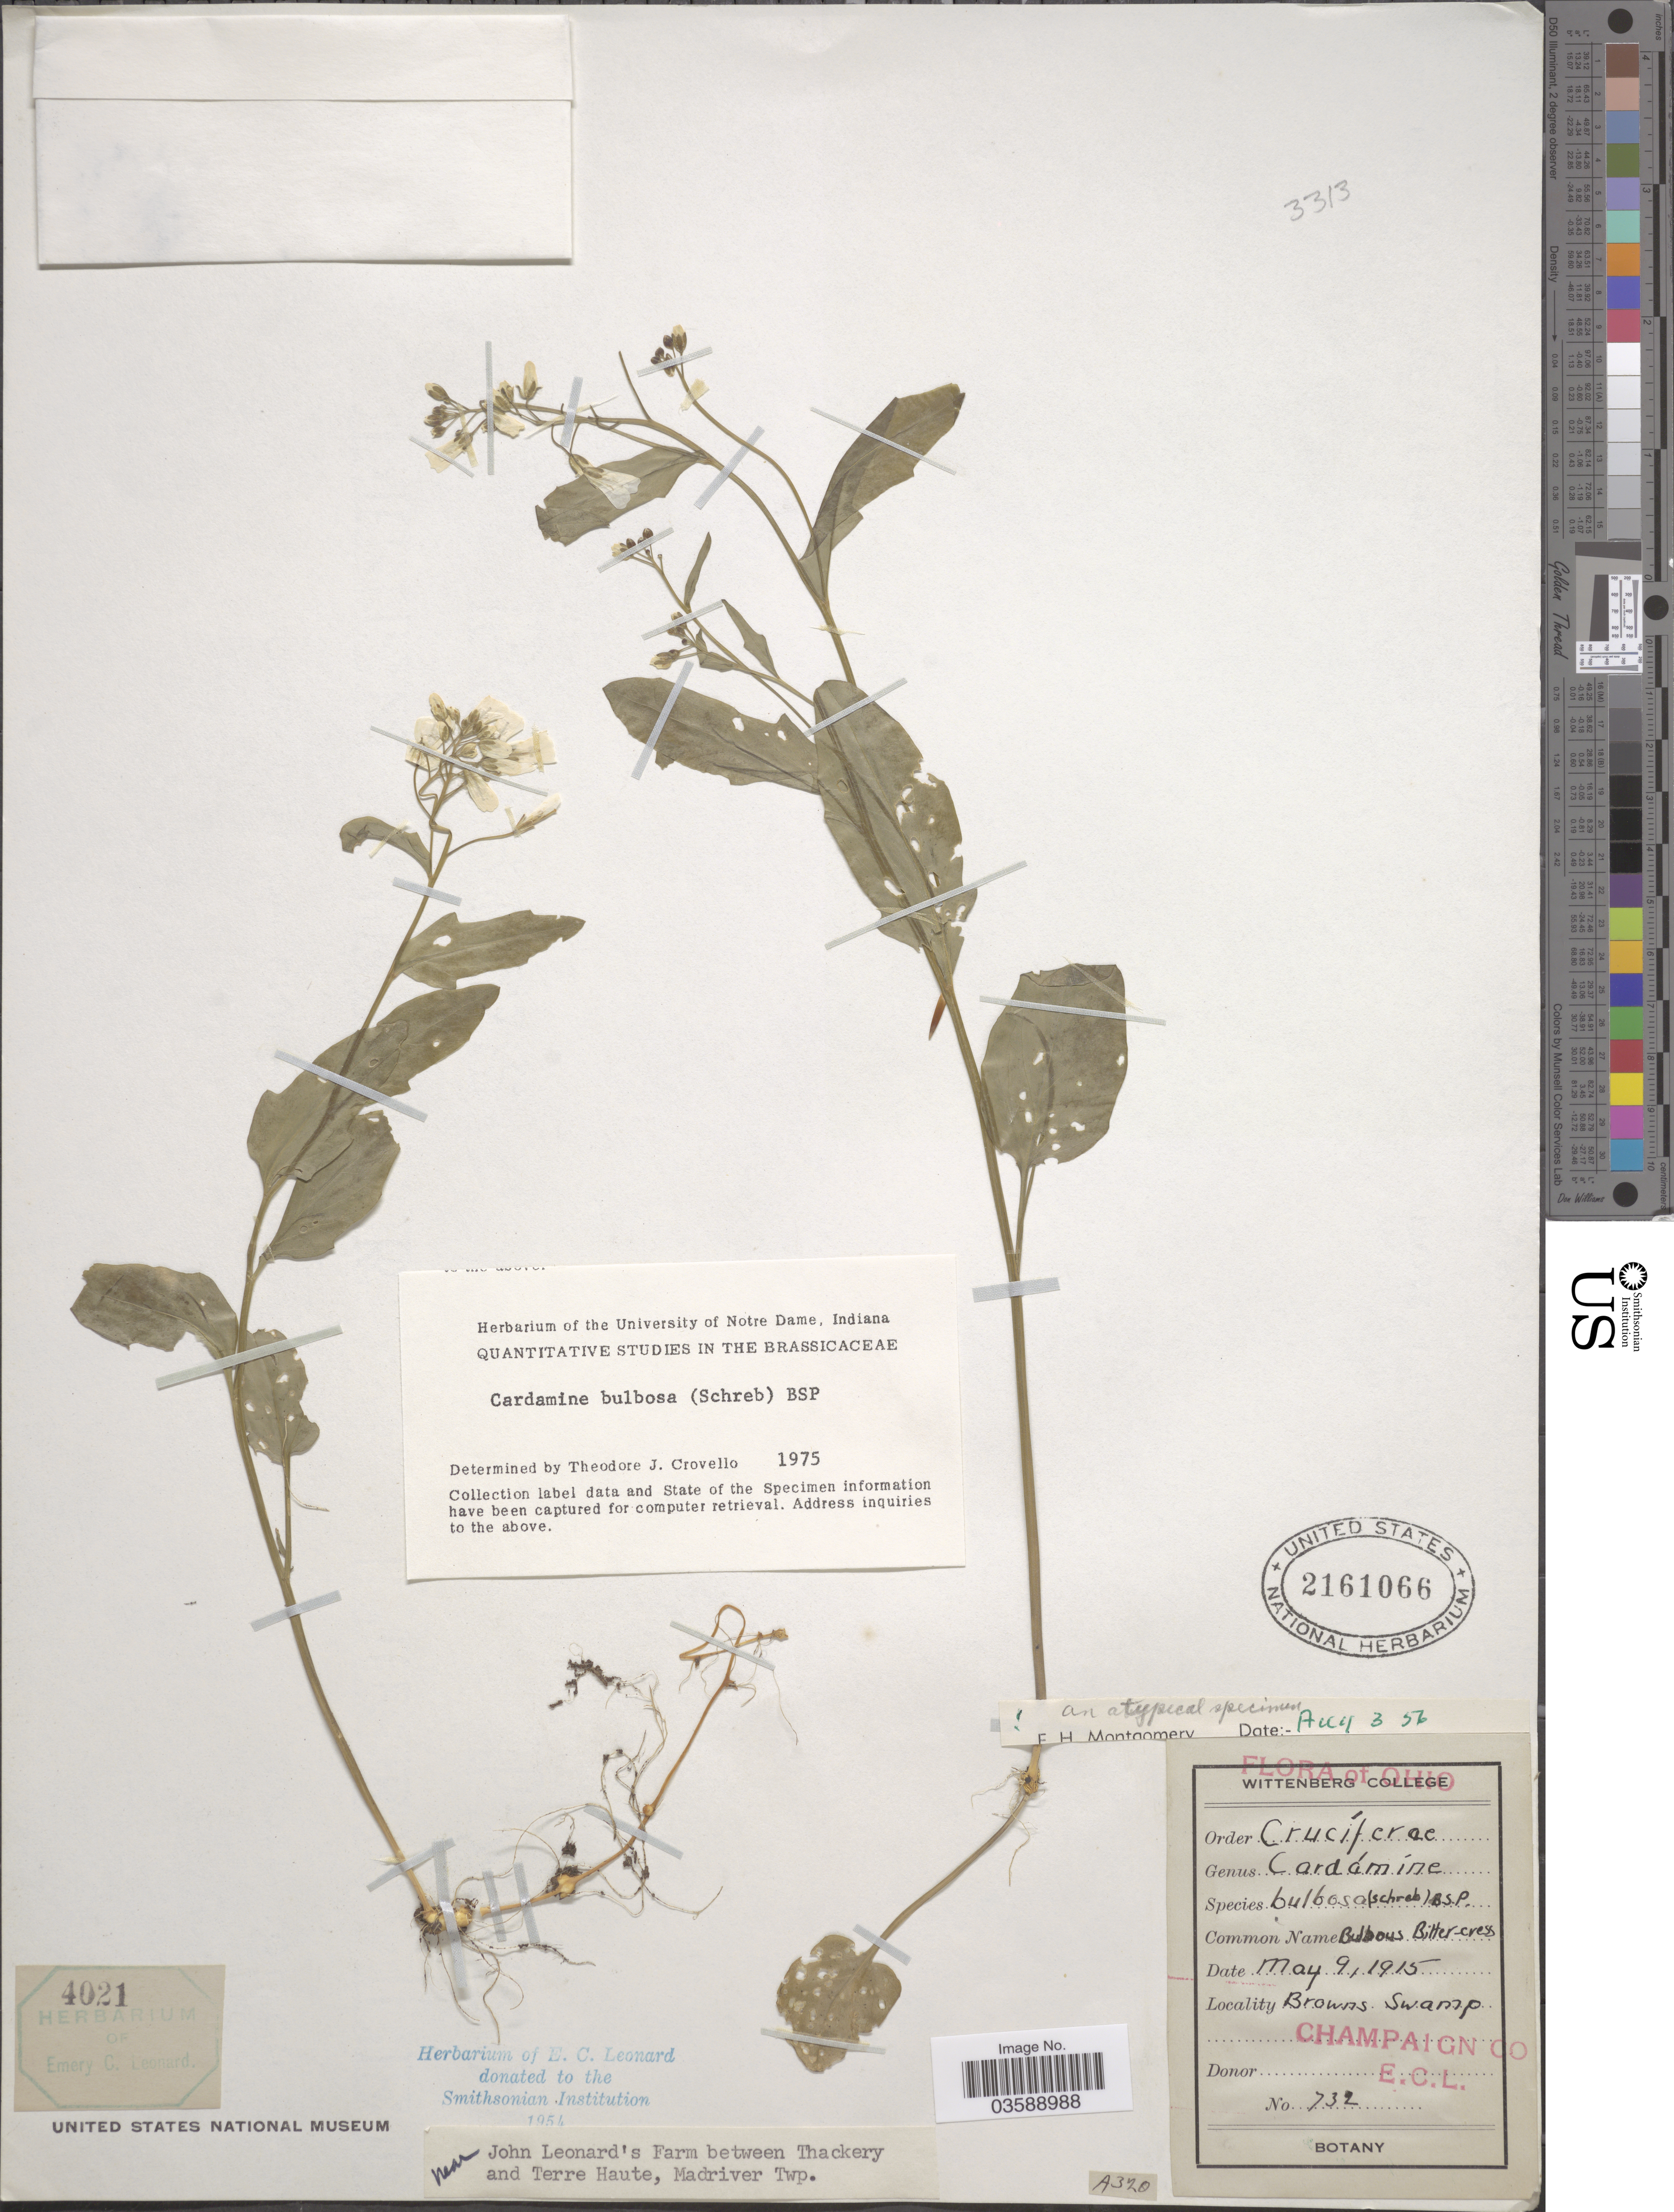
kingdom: Plantae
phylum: Tracheophyta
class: Magnoliopsida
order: Brassicales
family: Brassicaceae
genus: Cardamine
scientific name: Cardamine bulbosa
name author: (Schreb. ex Muhl.) Britton et al.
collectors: E. C. Leonard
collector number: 732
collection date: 1915-05-09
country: United States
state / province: Ohio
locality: Browns Swamp. Champaign Co. Near John Leonard's Farm between Thackery and Terre Haute, Madriver Twp.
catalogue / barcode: US 2161066